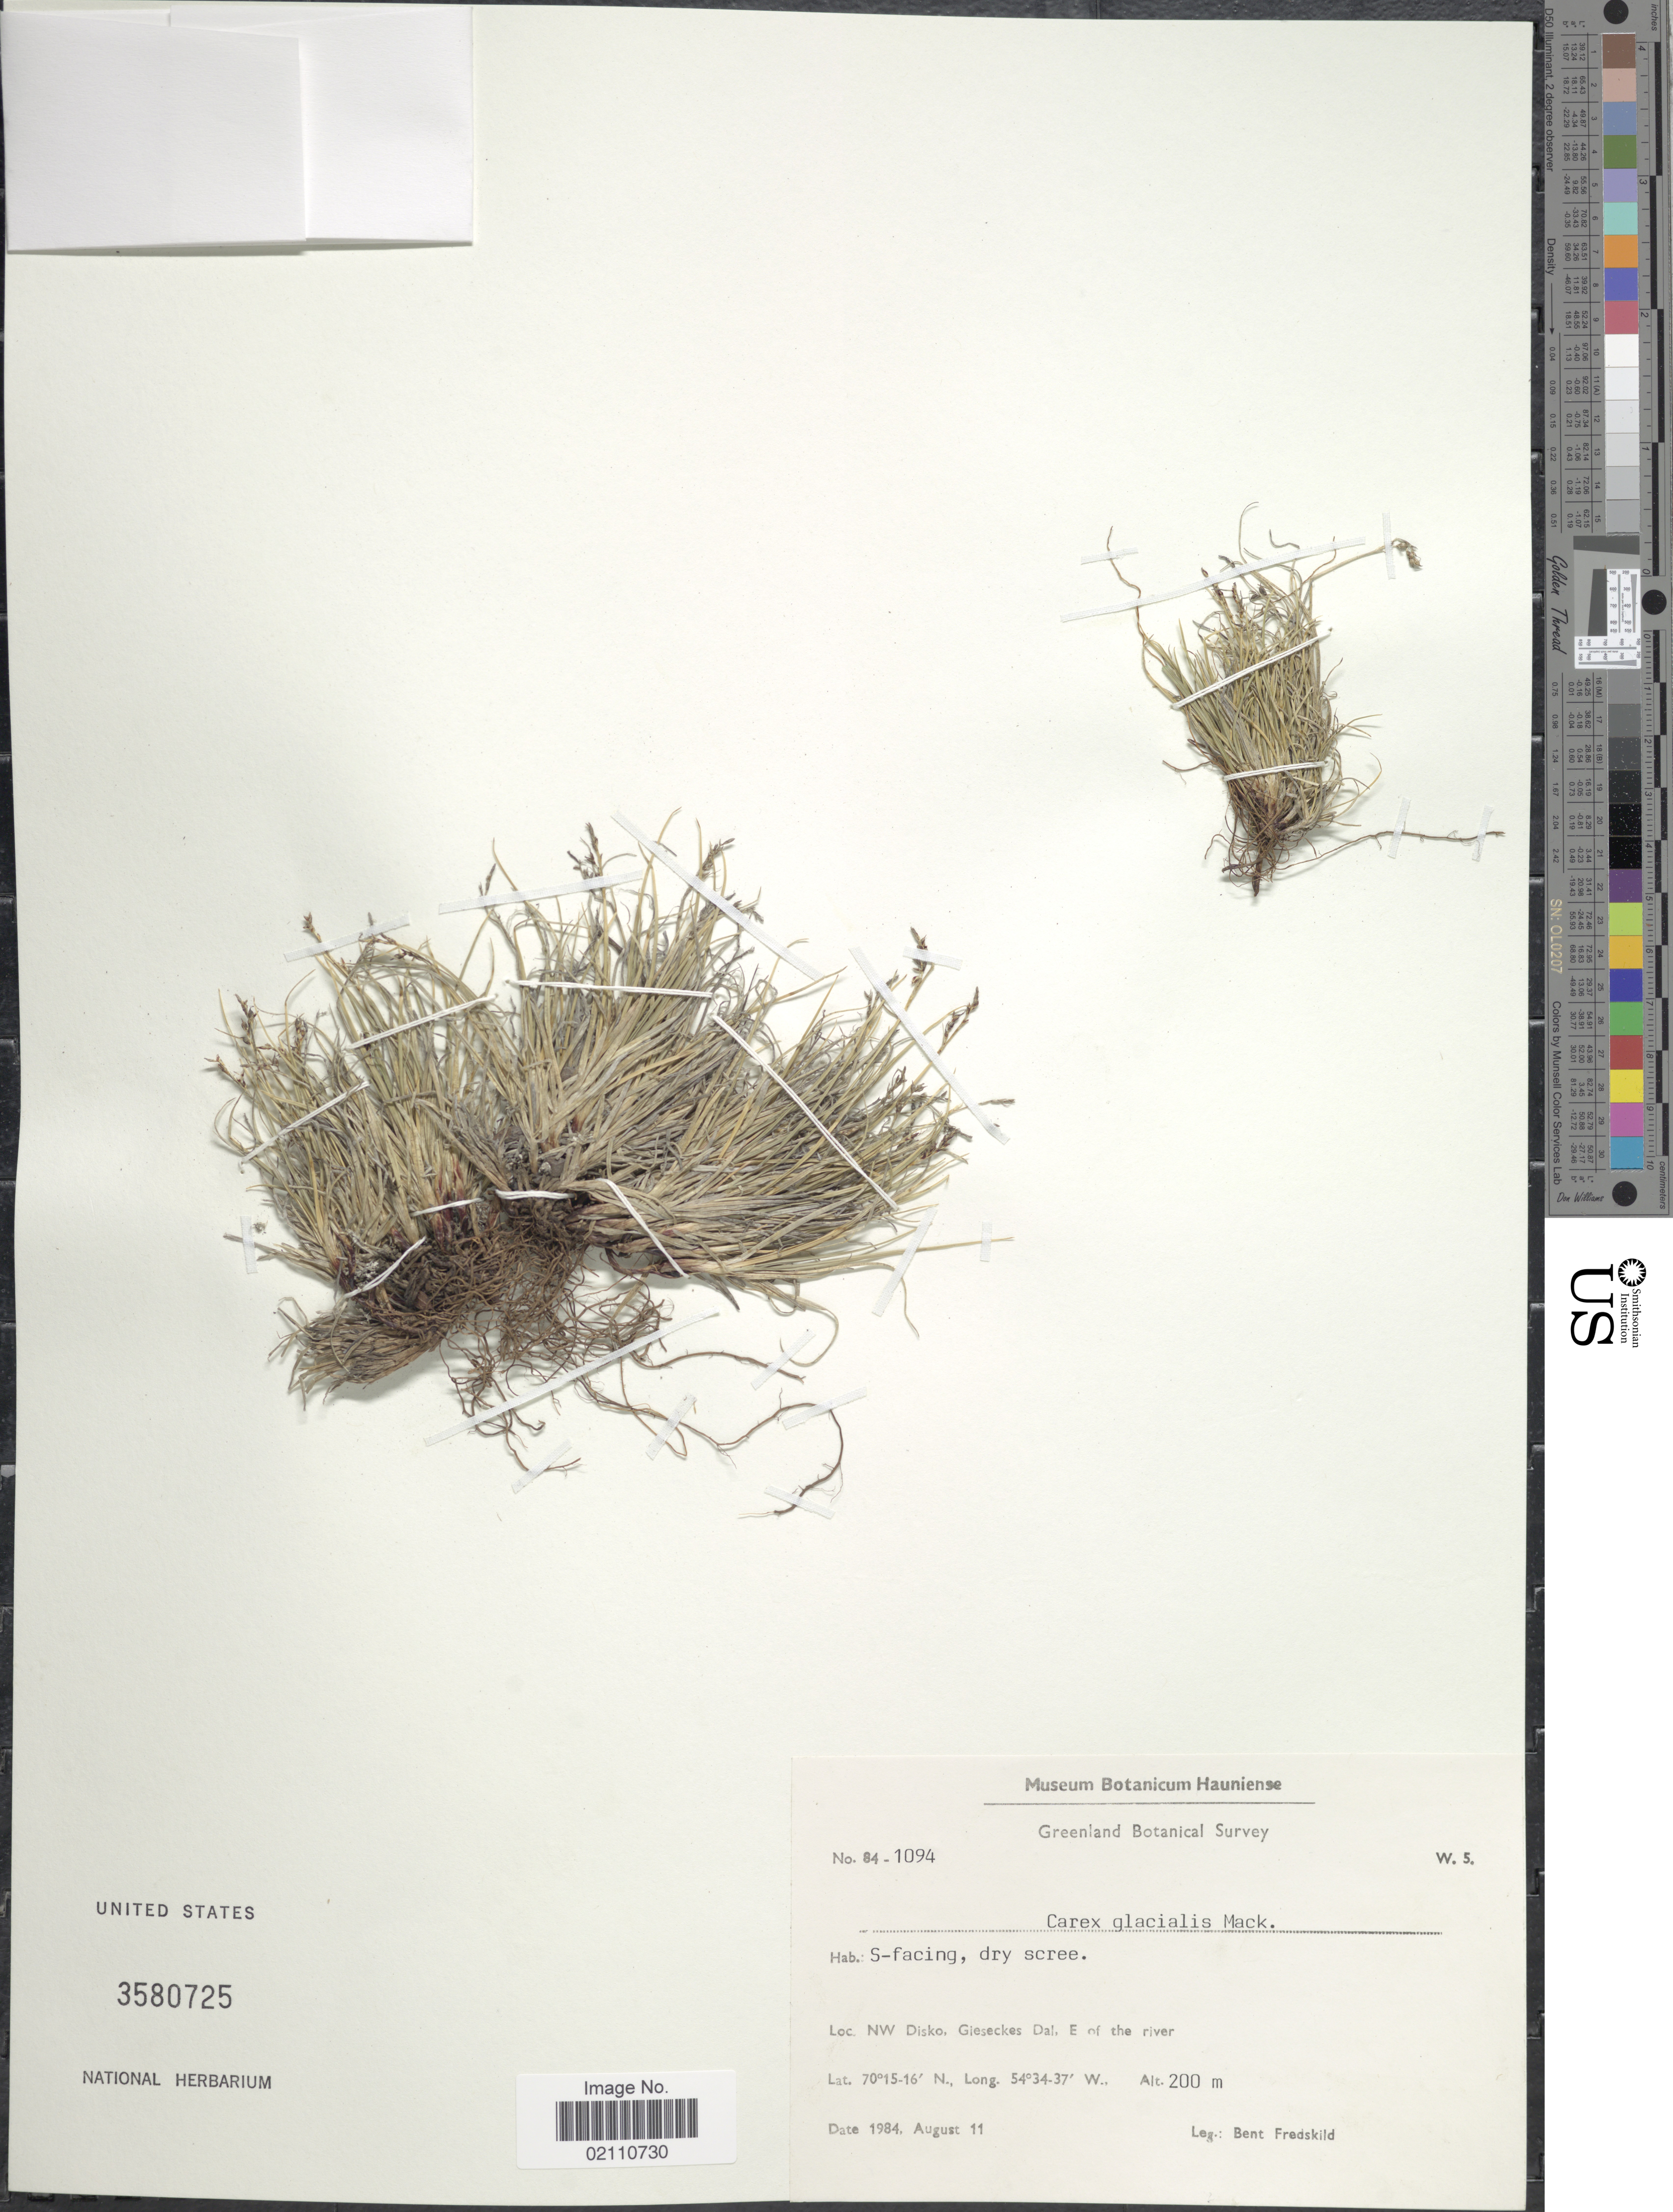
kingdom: Plantae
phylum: Tracheophyta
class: Liliopsida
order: Poales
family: Cyperaceae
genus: Carex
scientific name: Carex glacialis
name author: Mack.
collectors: B. Fredskild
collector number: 84-1094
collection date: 1984-08-11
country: Greenland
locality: NW Disko, Giesecke Dal, E of the river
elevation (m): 200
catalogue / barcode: US 3580725